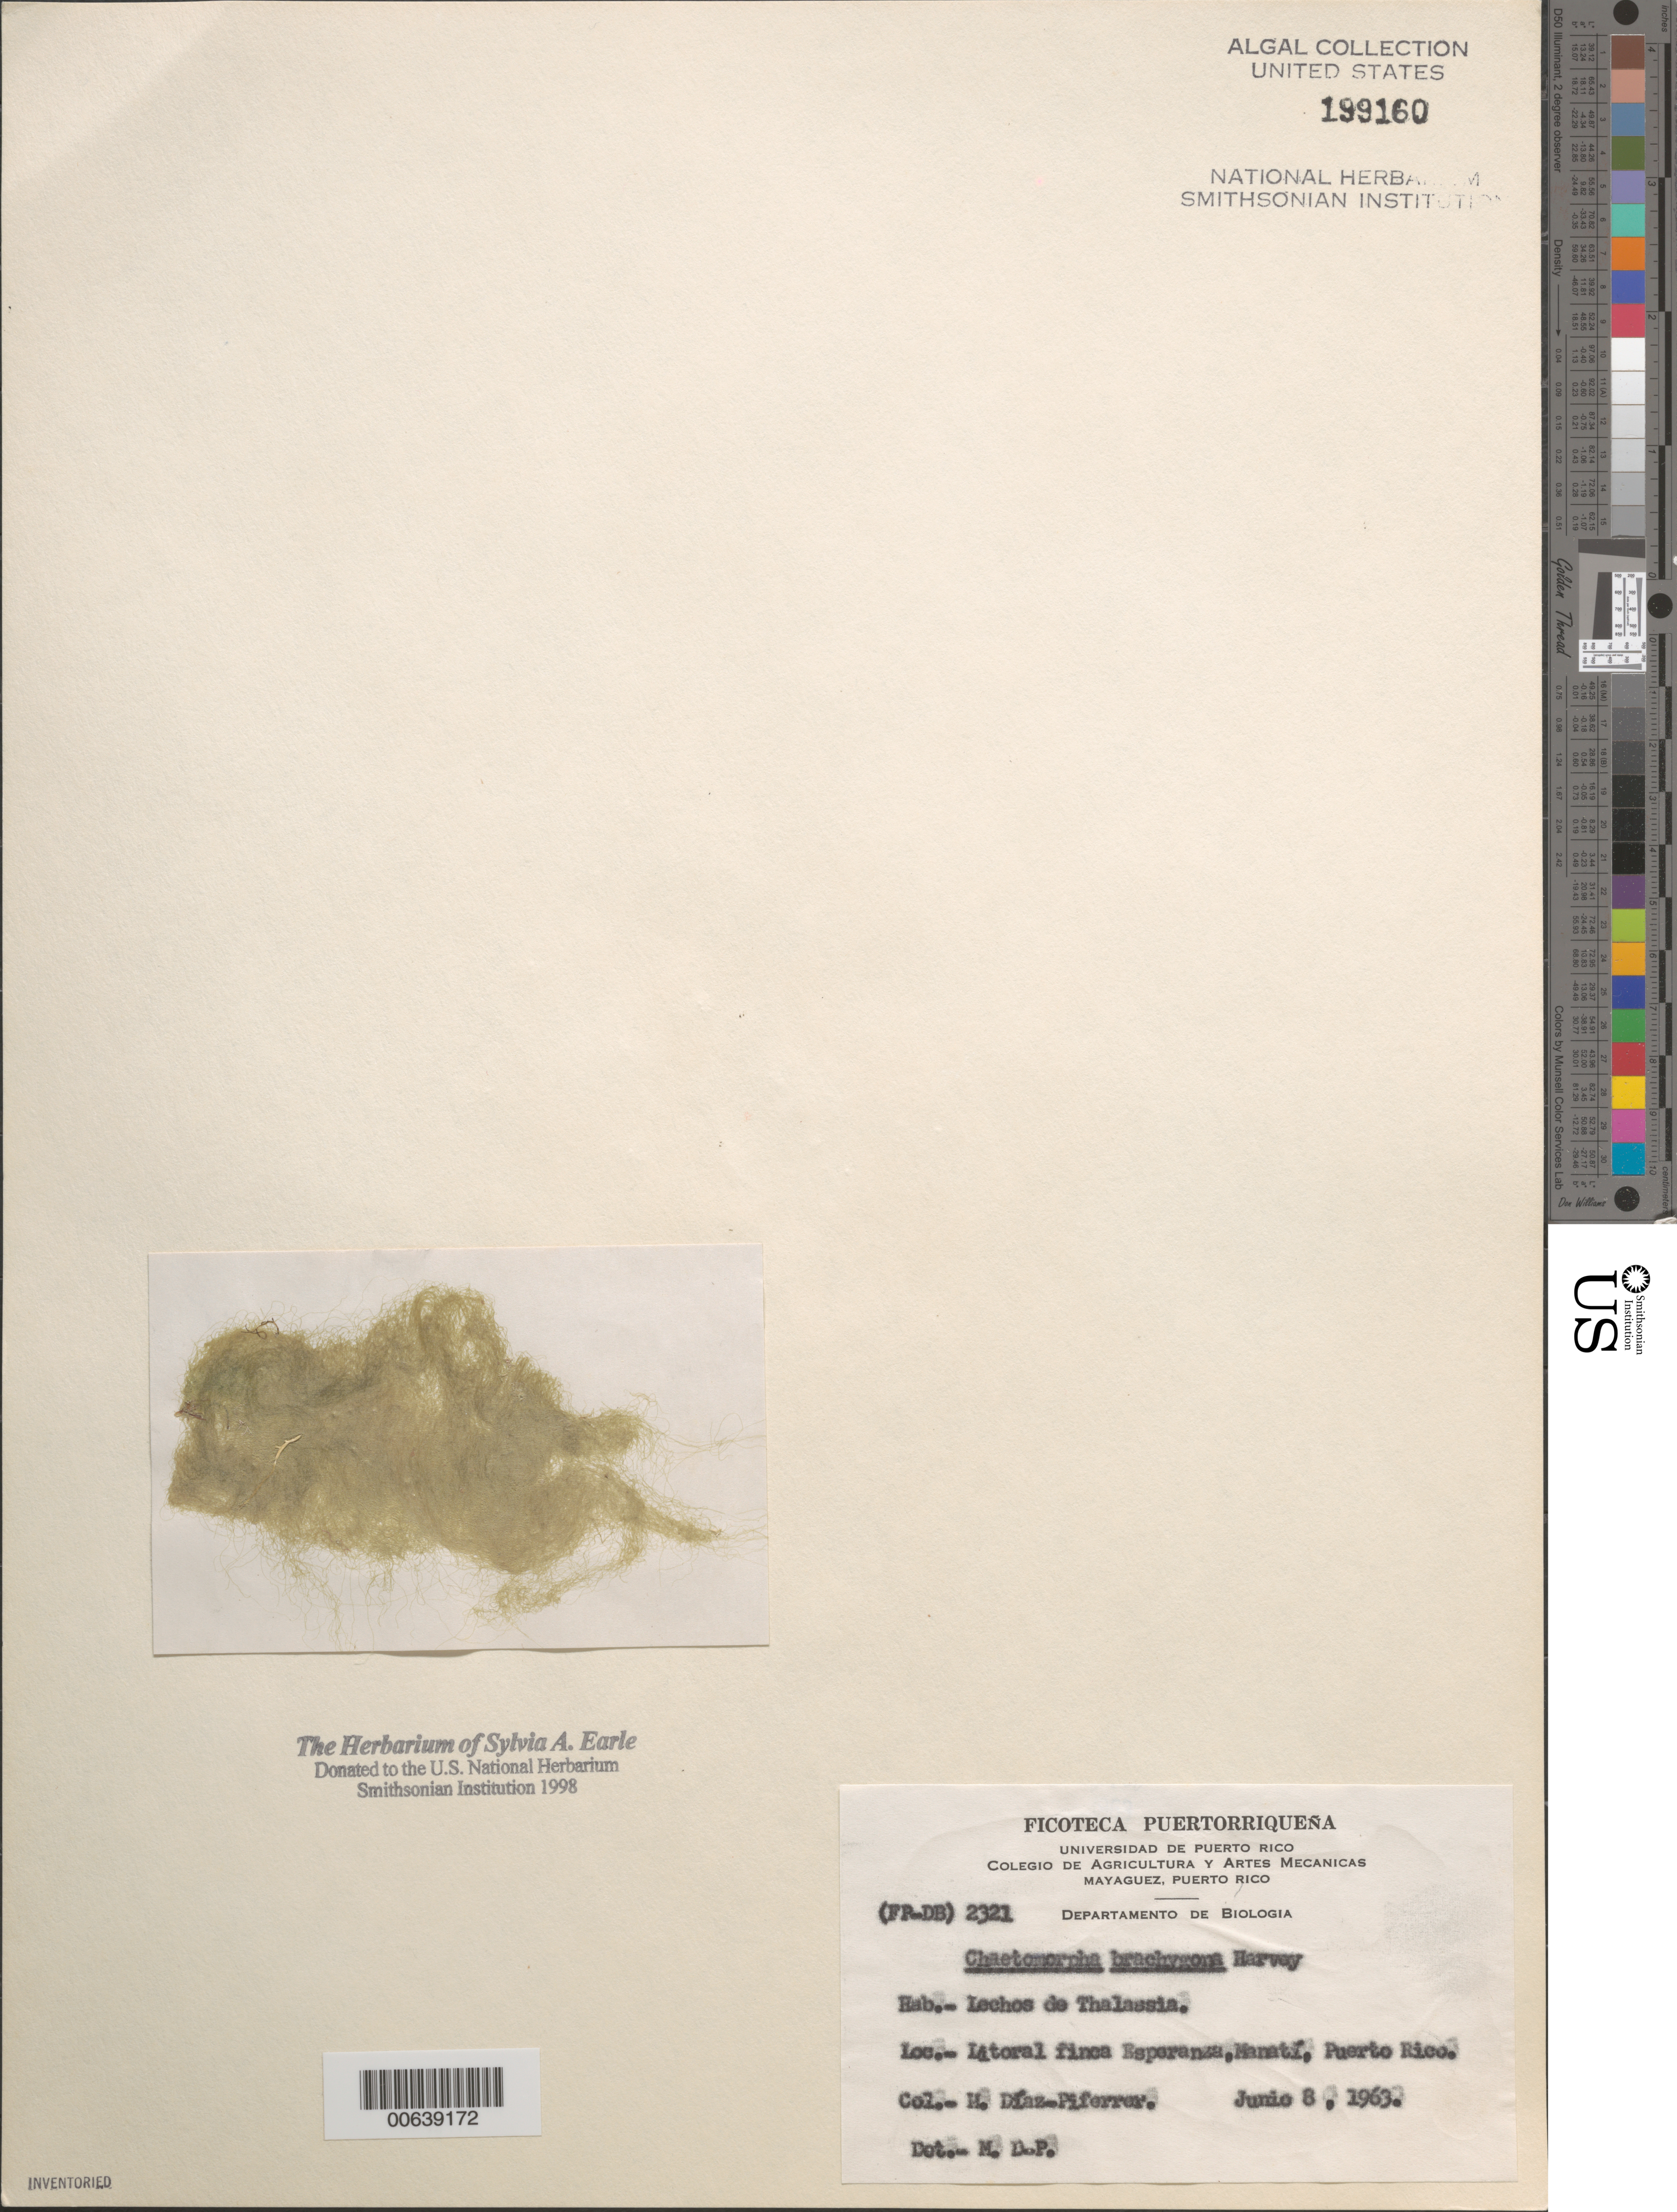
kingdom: Plantae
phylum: Chlorophyta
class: Ulvophyceae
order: Cladophorales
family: Cladophoraceae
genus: Chaetomorpha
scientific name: Chaetomorpha brachygona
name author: Harv.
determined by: Diaz-Piferrer, M.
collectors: M. Diaz-Piferrer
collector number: (fp-db) 2321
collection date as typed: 08 Jun 1963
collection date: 1963-06-08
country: Puerto Rico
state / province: Manati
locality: Esperanza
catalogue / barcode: US 199160